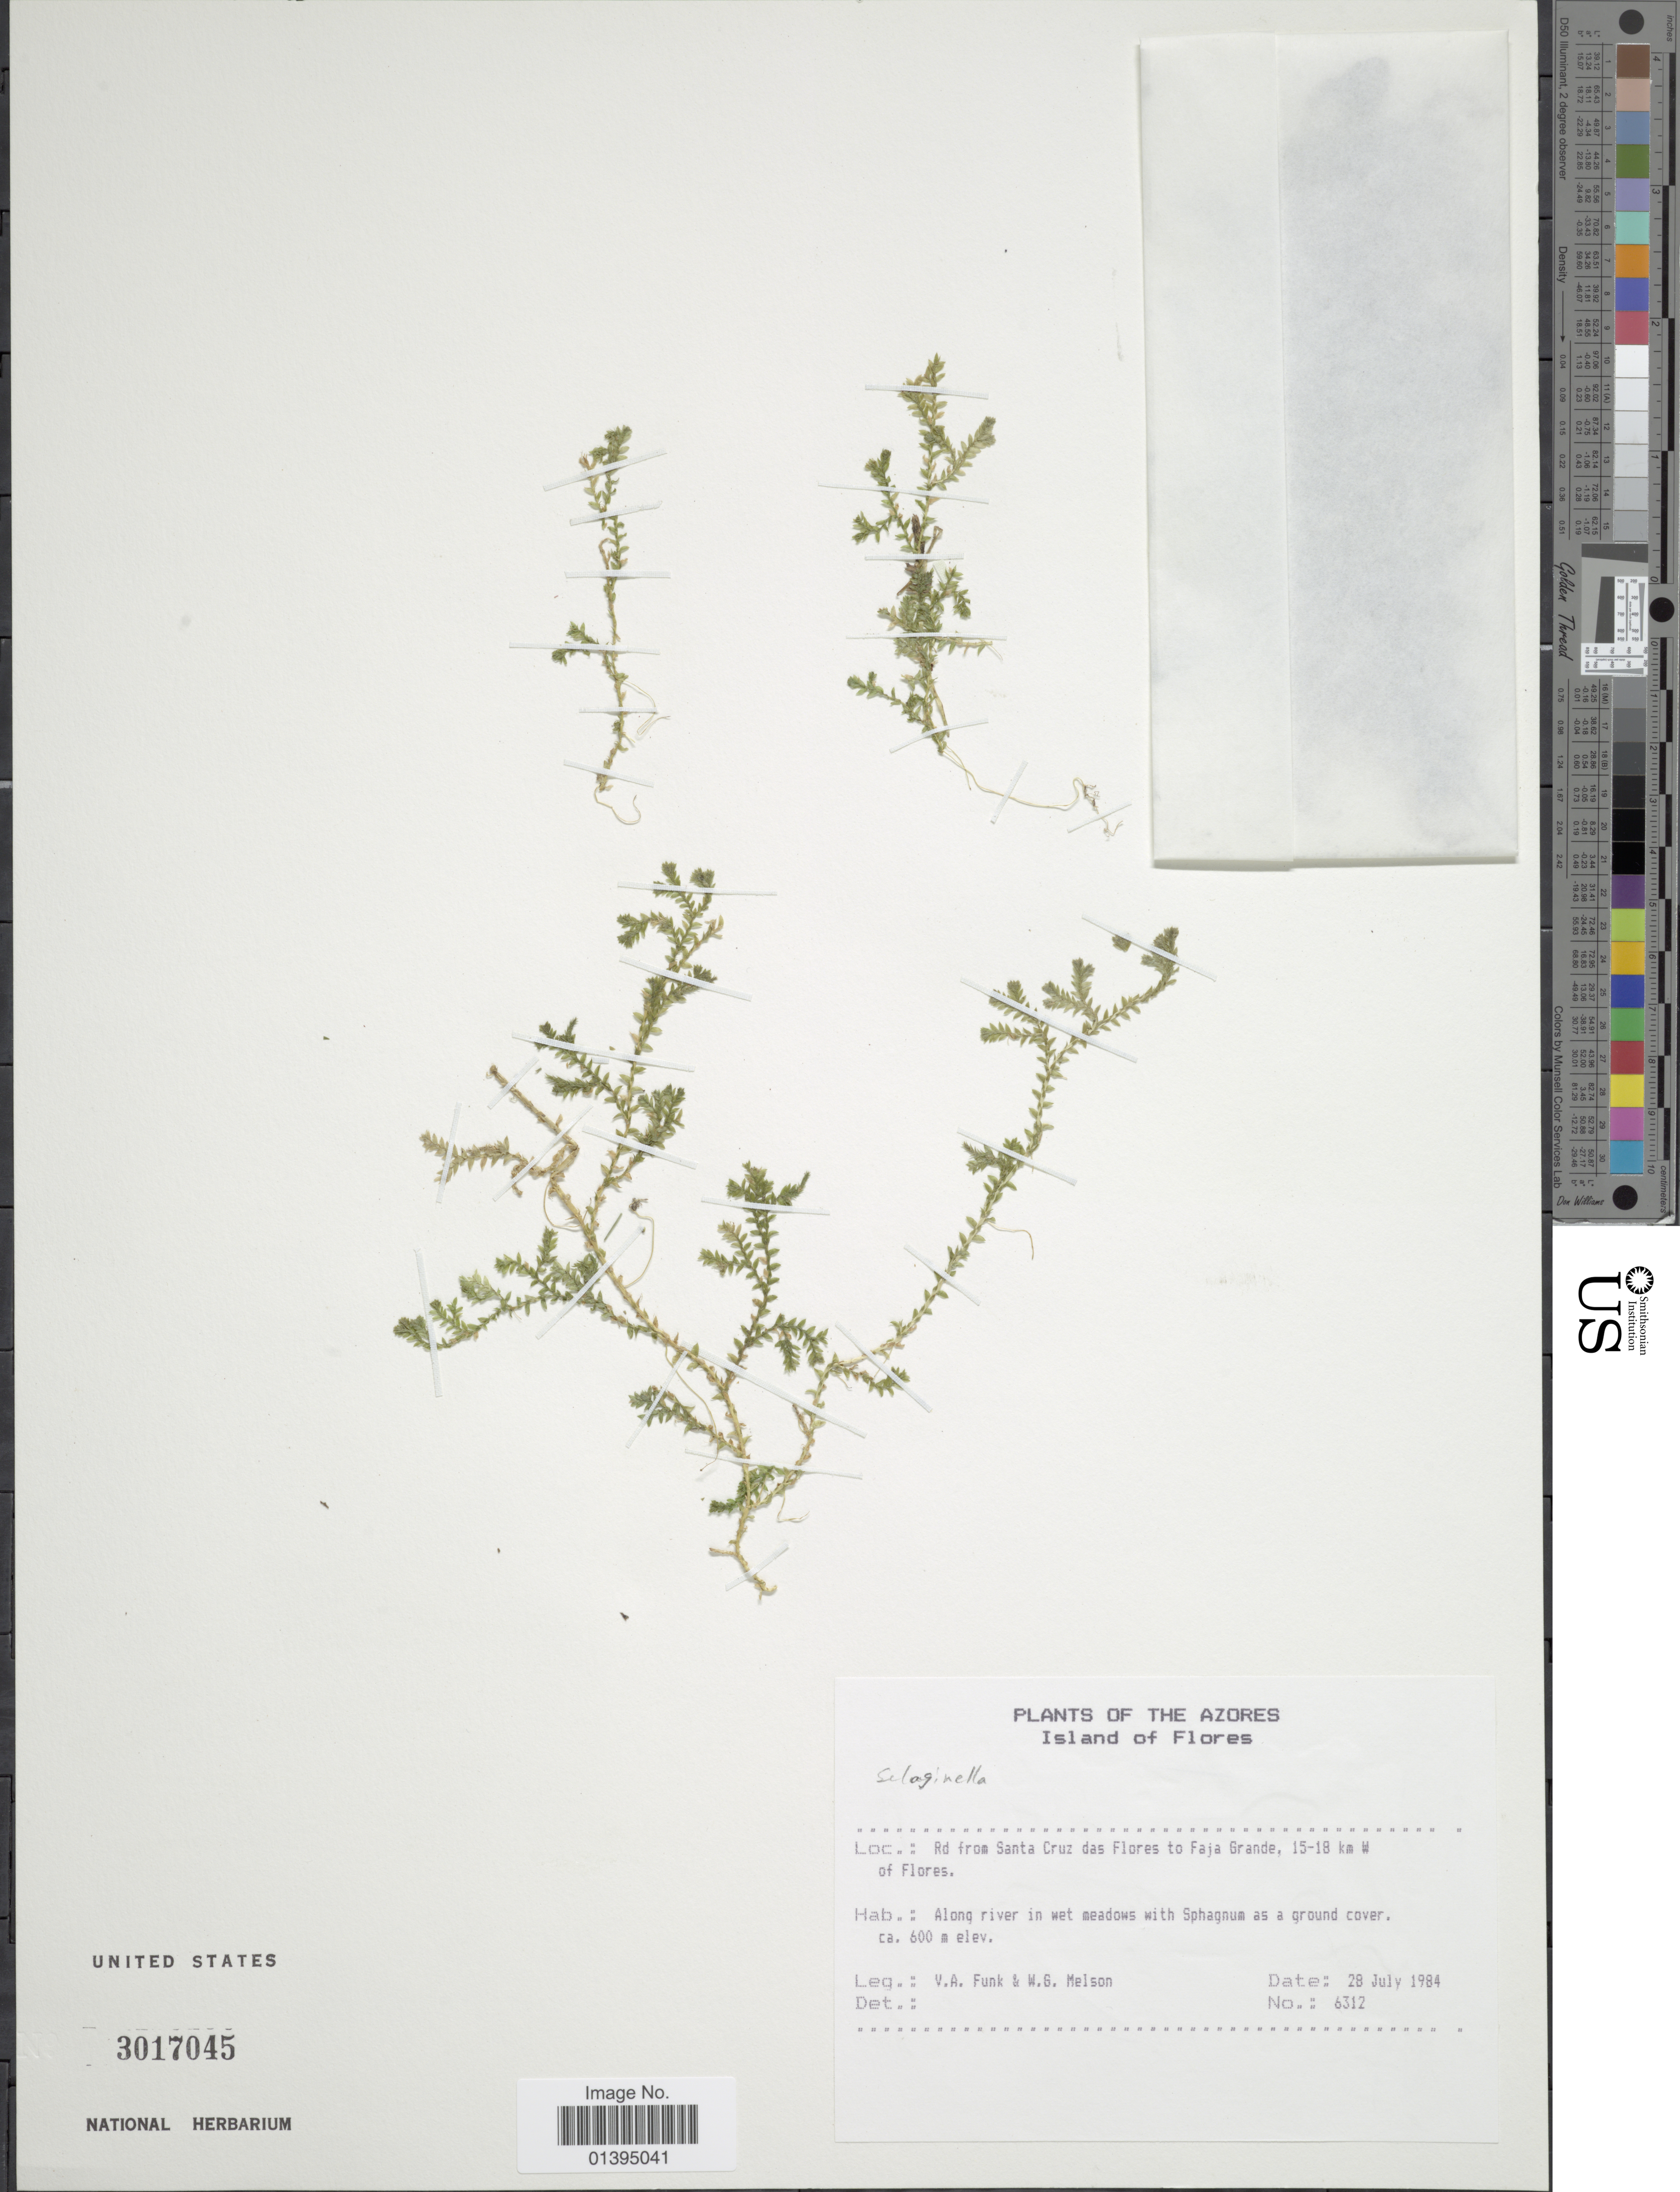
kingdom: Plantae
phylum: Tracheophyta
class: Lycopodiopsida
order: Selaginellales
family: Selaginellaceae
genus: Selaginella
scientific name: Selaginella sp.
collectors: V. Funk & W. Melson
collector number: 6312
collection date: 1984-07-28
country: Portugal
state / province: Azores (Aut. Reg.)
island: Flores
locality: Island of Flores, Rd from Santa Cruz das Flores to Faja Grande, 15-18 km W of Flores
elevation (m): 600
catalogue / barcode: US 3017045